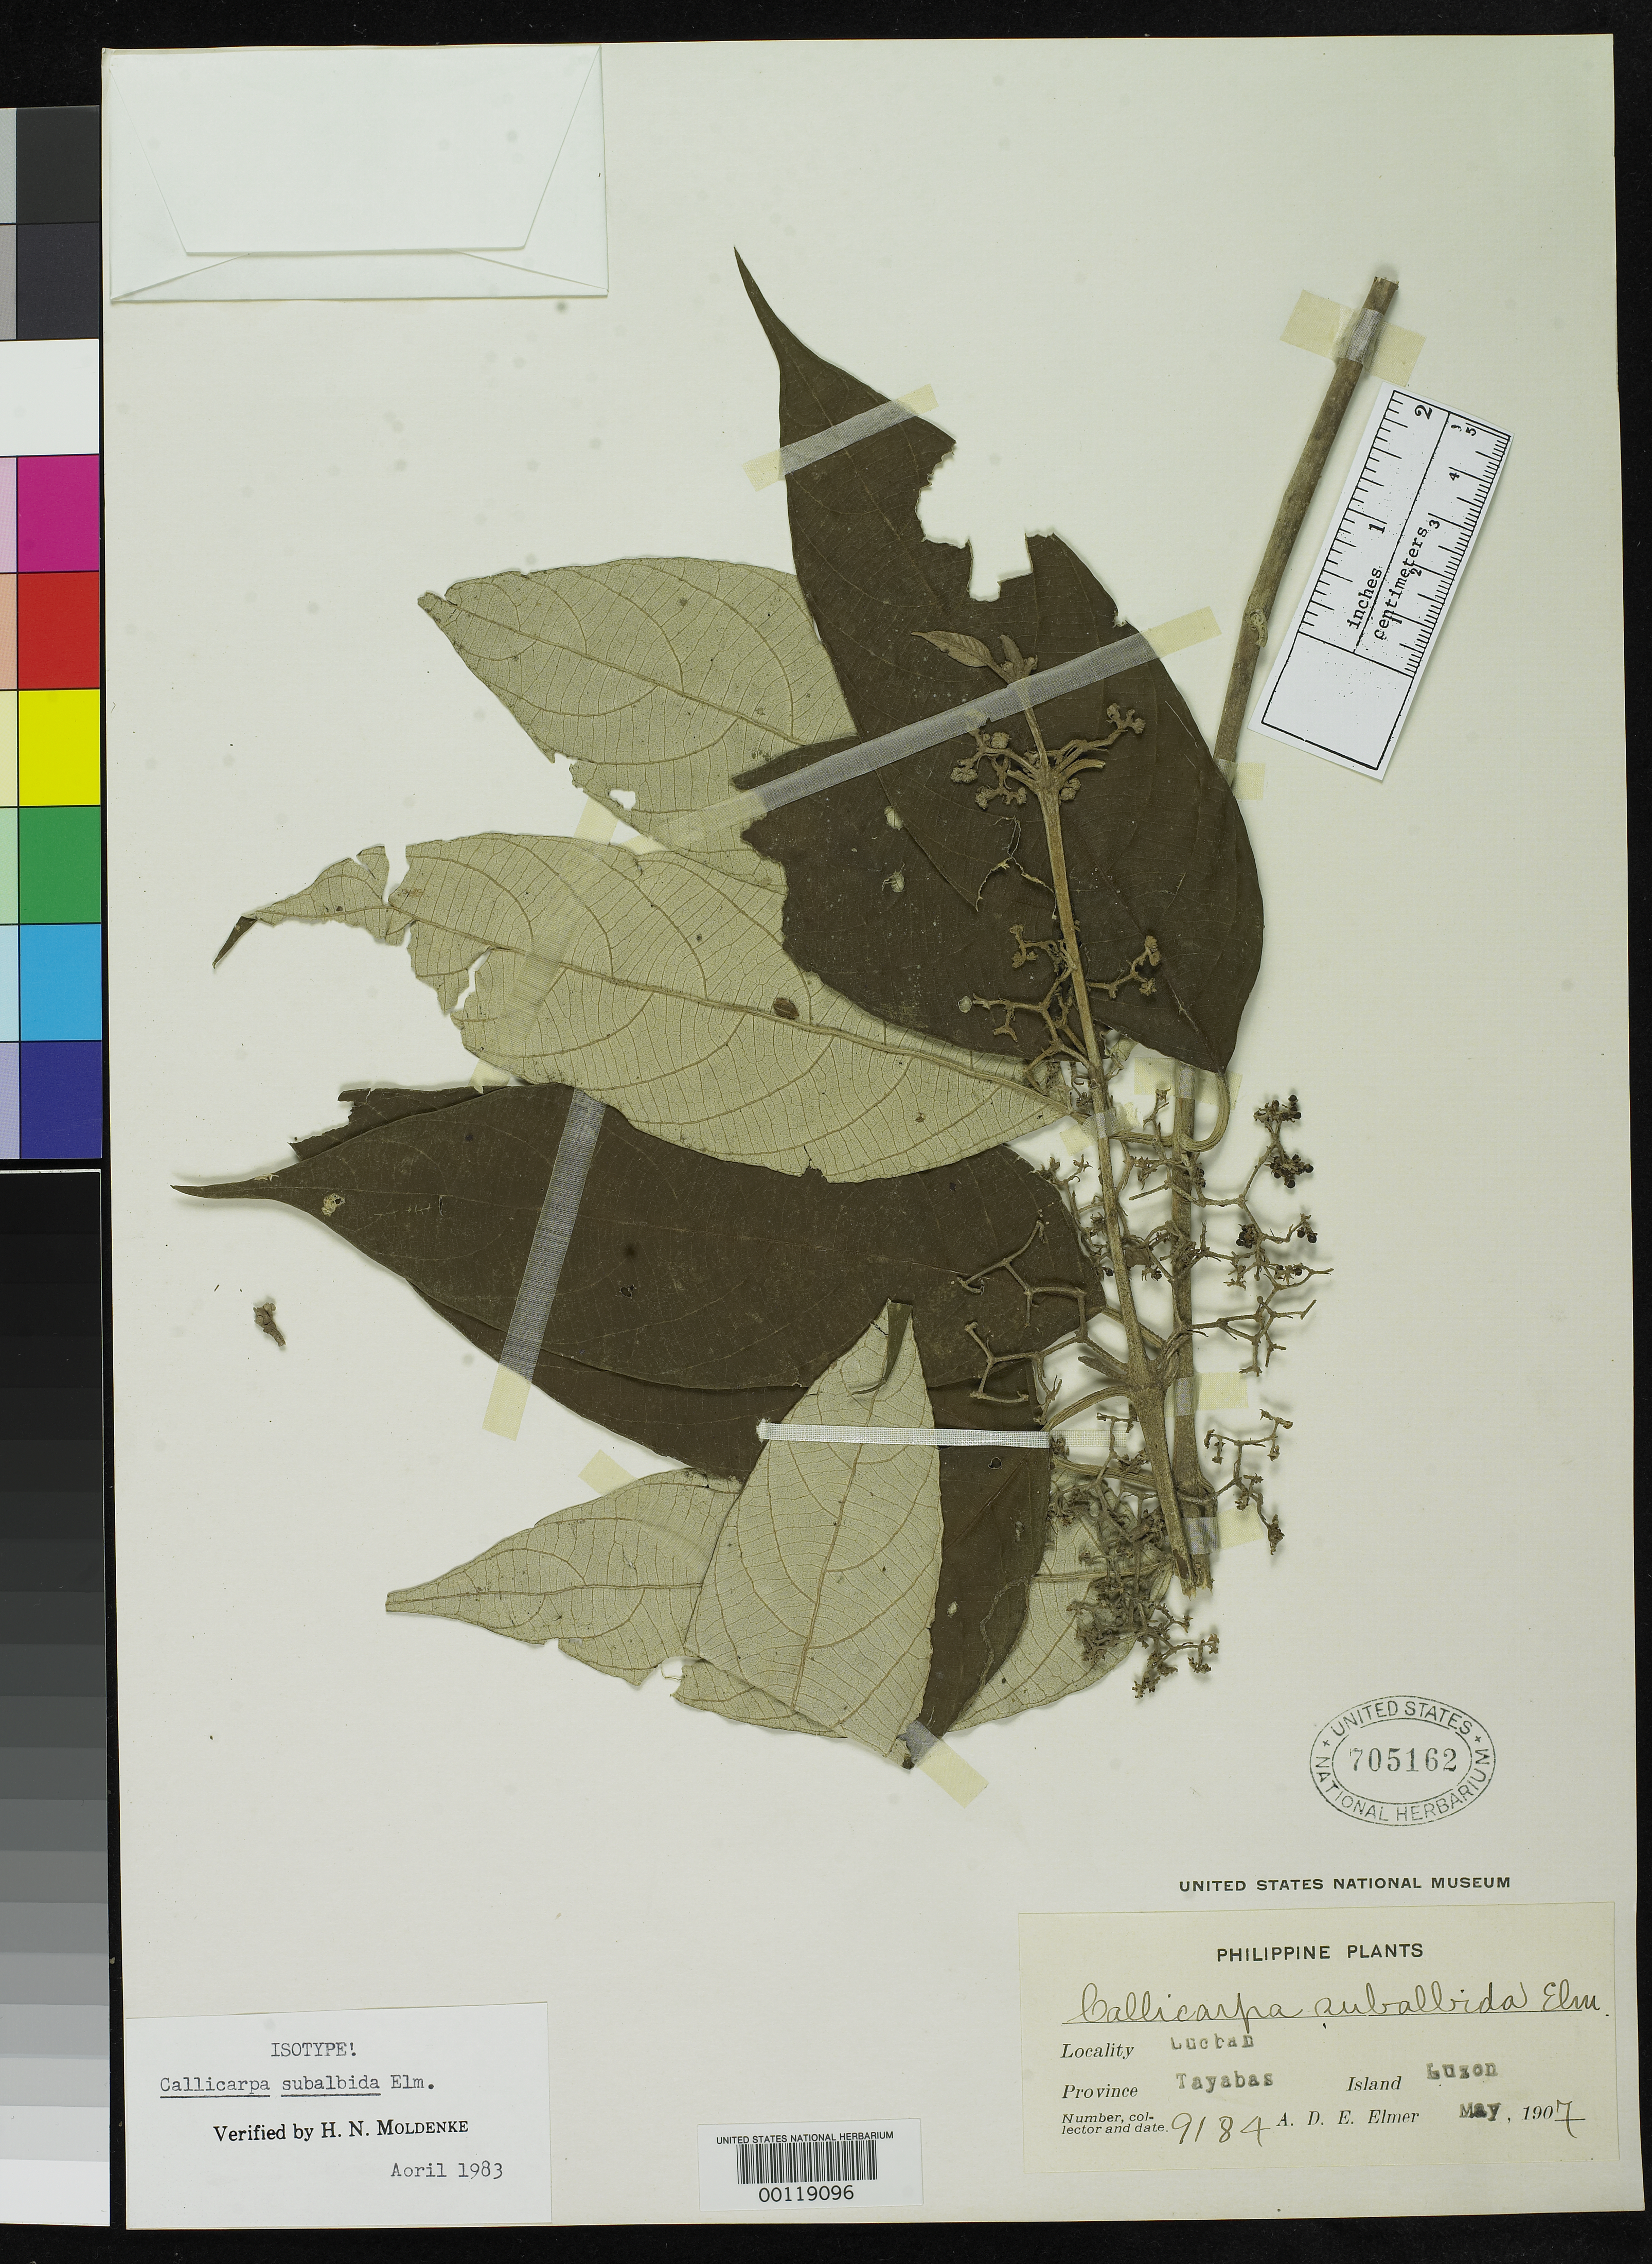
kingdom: Plantae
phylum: Tracheophyta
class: Magnoliopsida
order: Lamiales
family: Lamiaceae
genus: Callicarpa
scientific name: Callicarpa subalbida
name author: Elmer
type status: Isotype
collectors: A. D. E. Elmer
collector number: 9184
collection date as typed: May 1907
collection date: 1907-05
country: Philippines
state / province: Calabarzon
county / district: Quezon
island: Luzon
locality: Lucban, Province of Tayabas, Luzon.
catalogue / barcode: US 705162